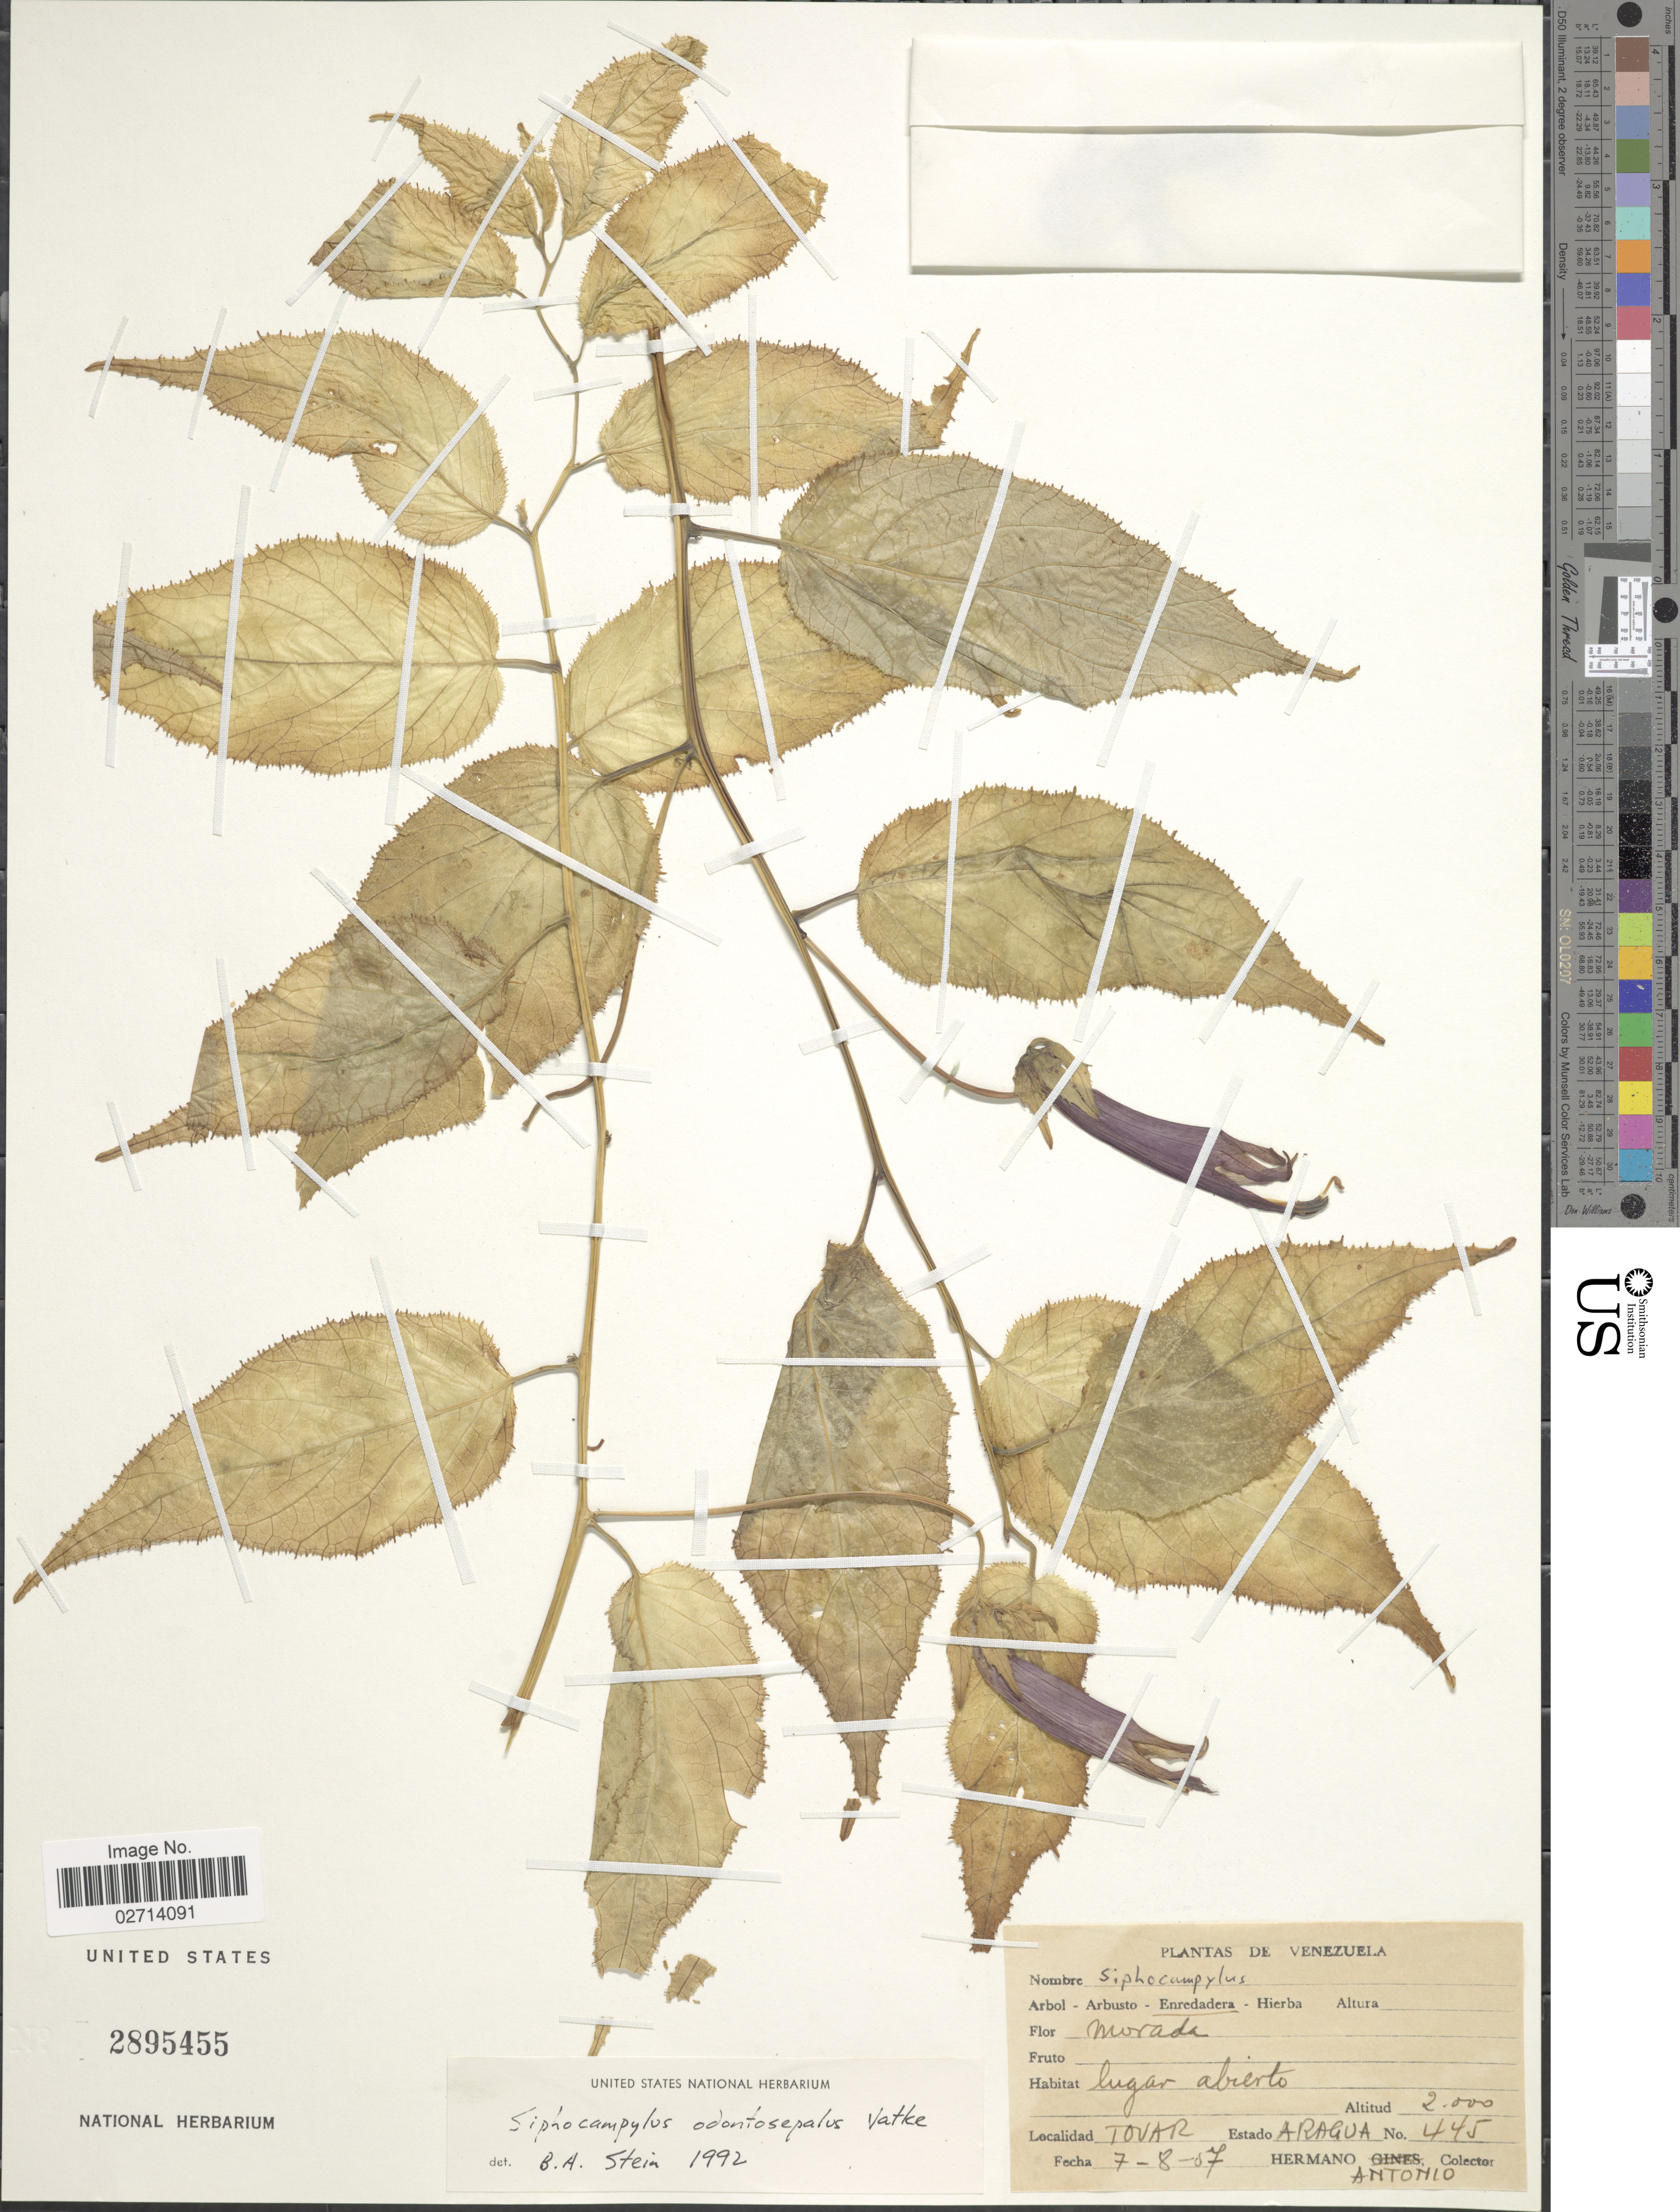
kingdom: Plantae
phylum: Tracheophyta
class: Magnoliopsida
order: Asterales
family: Campanulaceae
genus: Siphocampylus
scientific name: Siphocampylus odontosepalus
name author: Vatke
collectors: H. Antonio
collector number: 445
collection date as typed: Transcribed d/m/y: 7/8/7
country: Venezuela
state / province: Aragua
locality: Tovar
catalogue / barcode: US 2895455